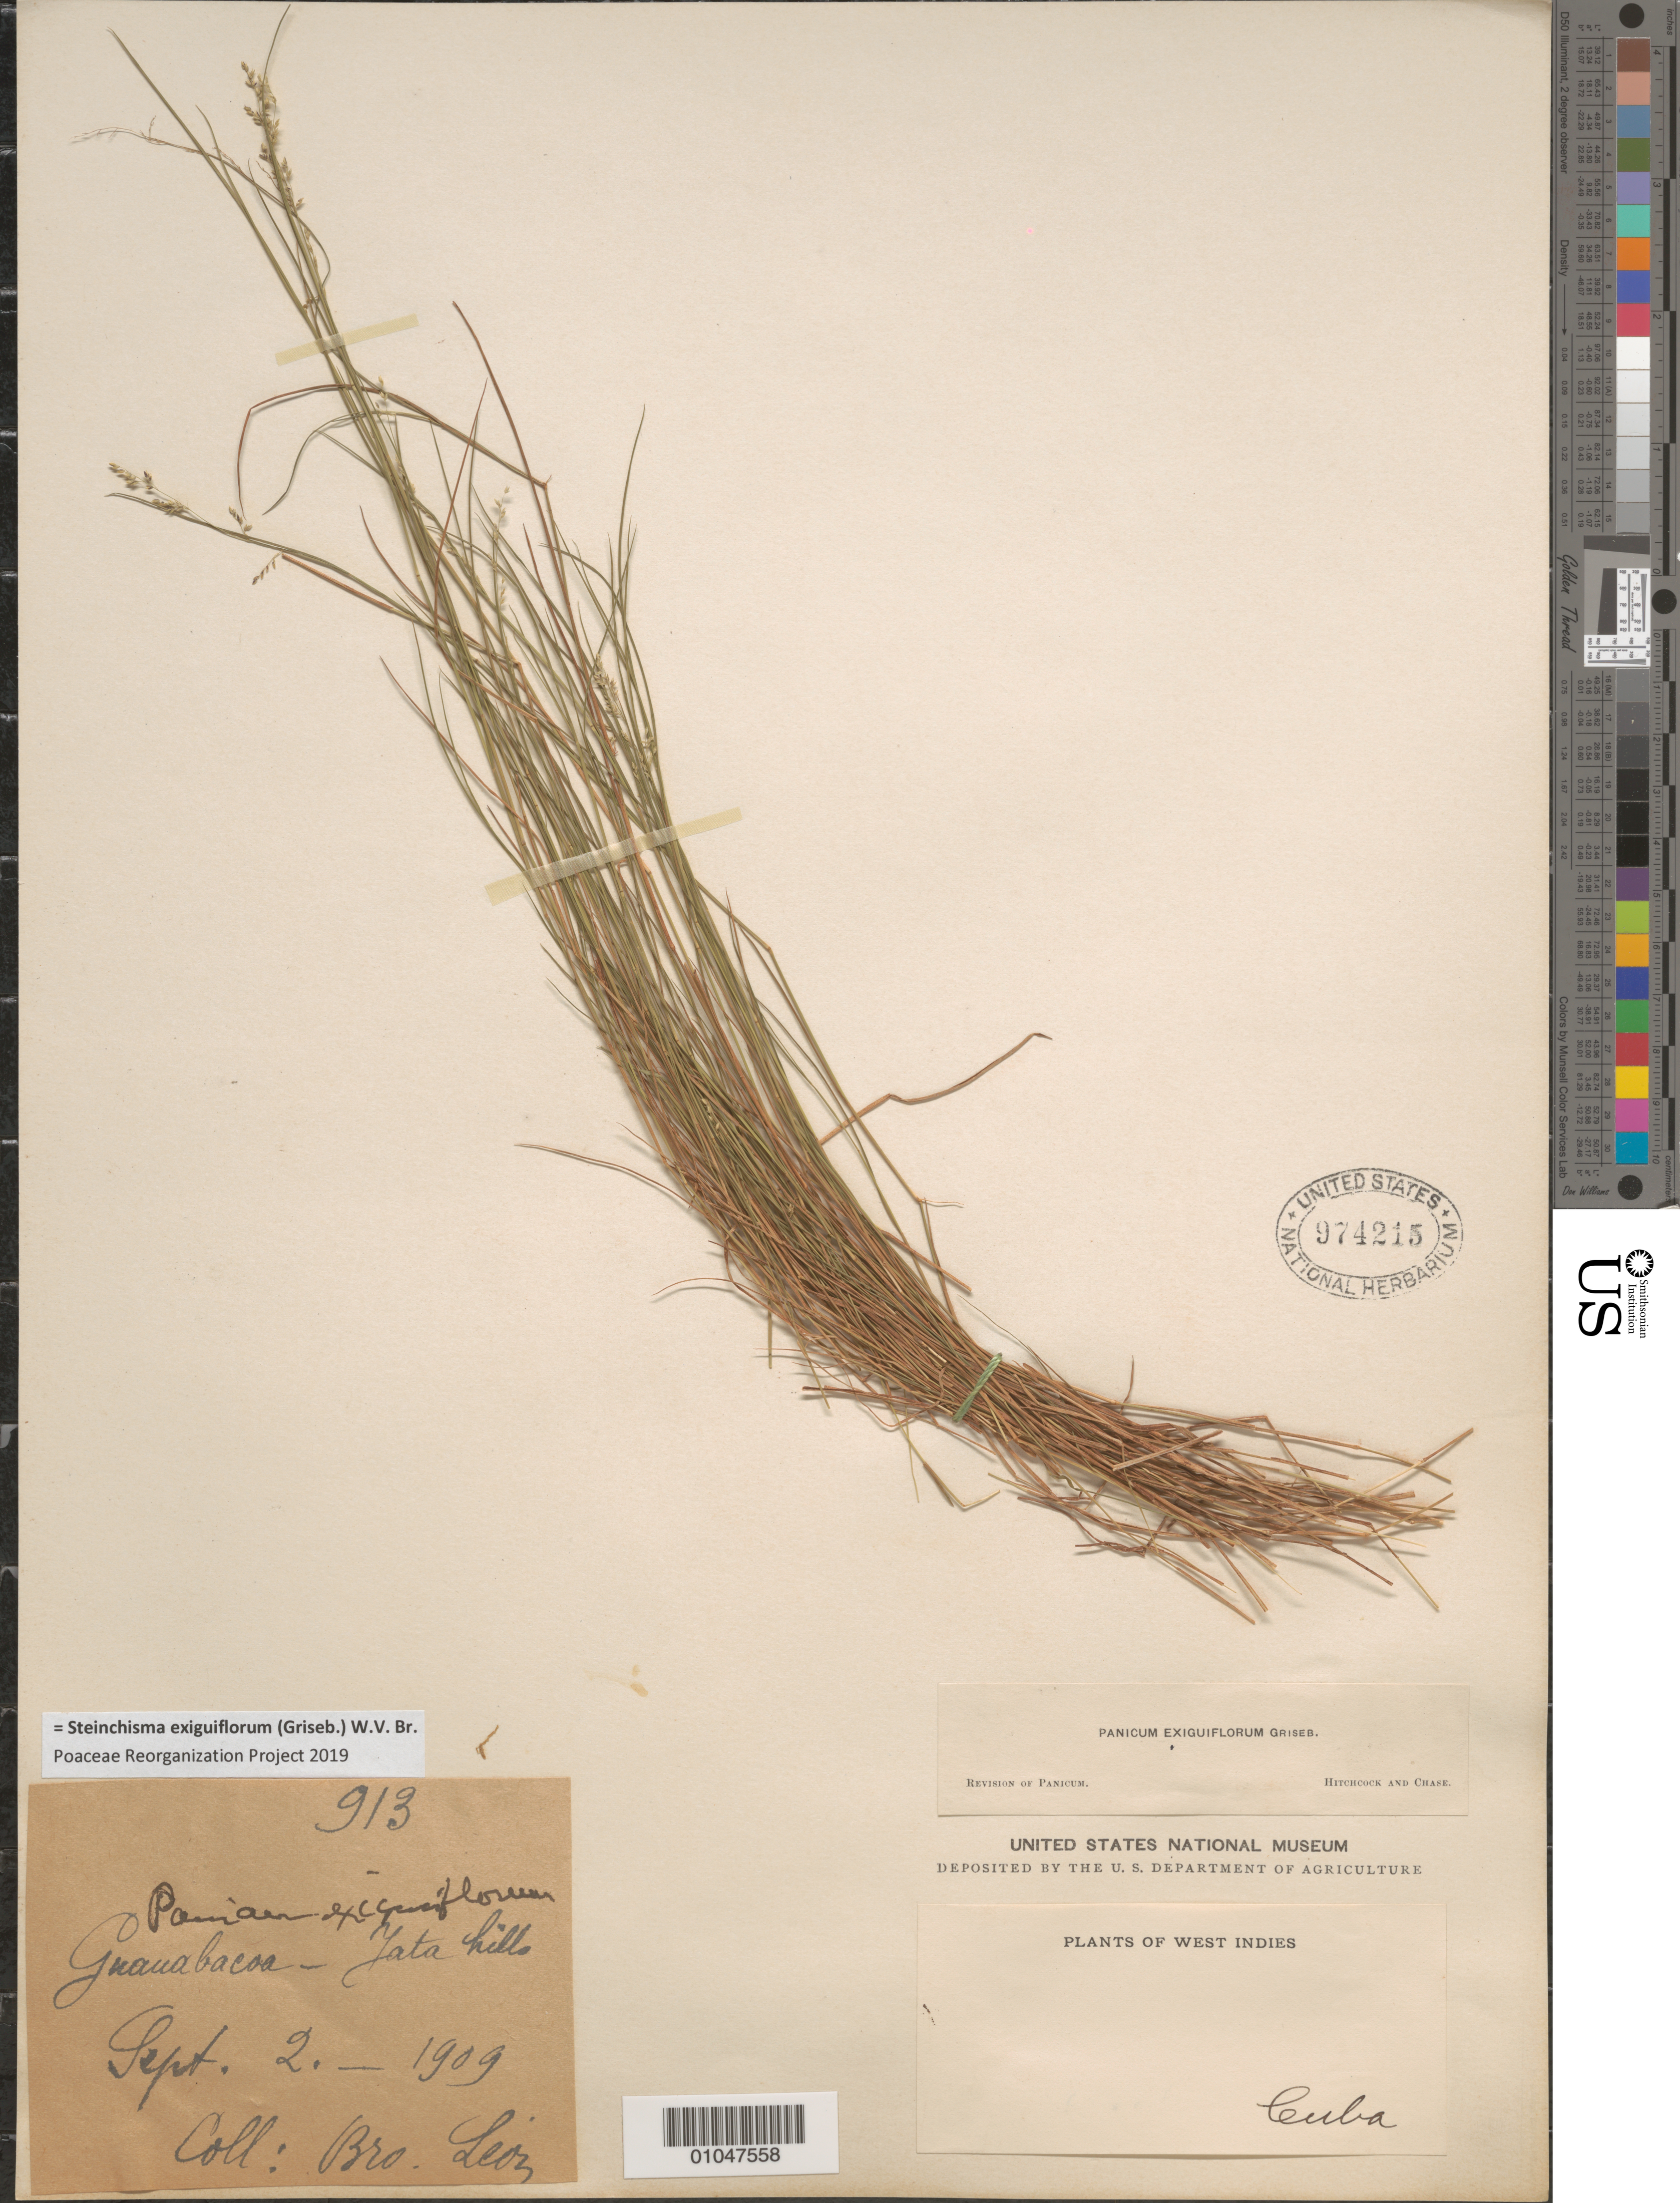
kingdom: Plantae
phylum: Tracheophyta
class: Liliopsida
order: Poales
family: Poaceae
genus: Panicum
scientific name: Panicum exiguiflorum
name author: Griseb.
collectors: Bro. León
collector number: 913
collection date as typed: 02 Sep 1909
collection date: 1909-09-02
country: Cuba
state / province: La Habana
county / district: Municipio Guanabacoa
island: Cuba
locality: Jata hills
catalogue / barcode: US 974215